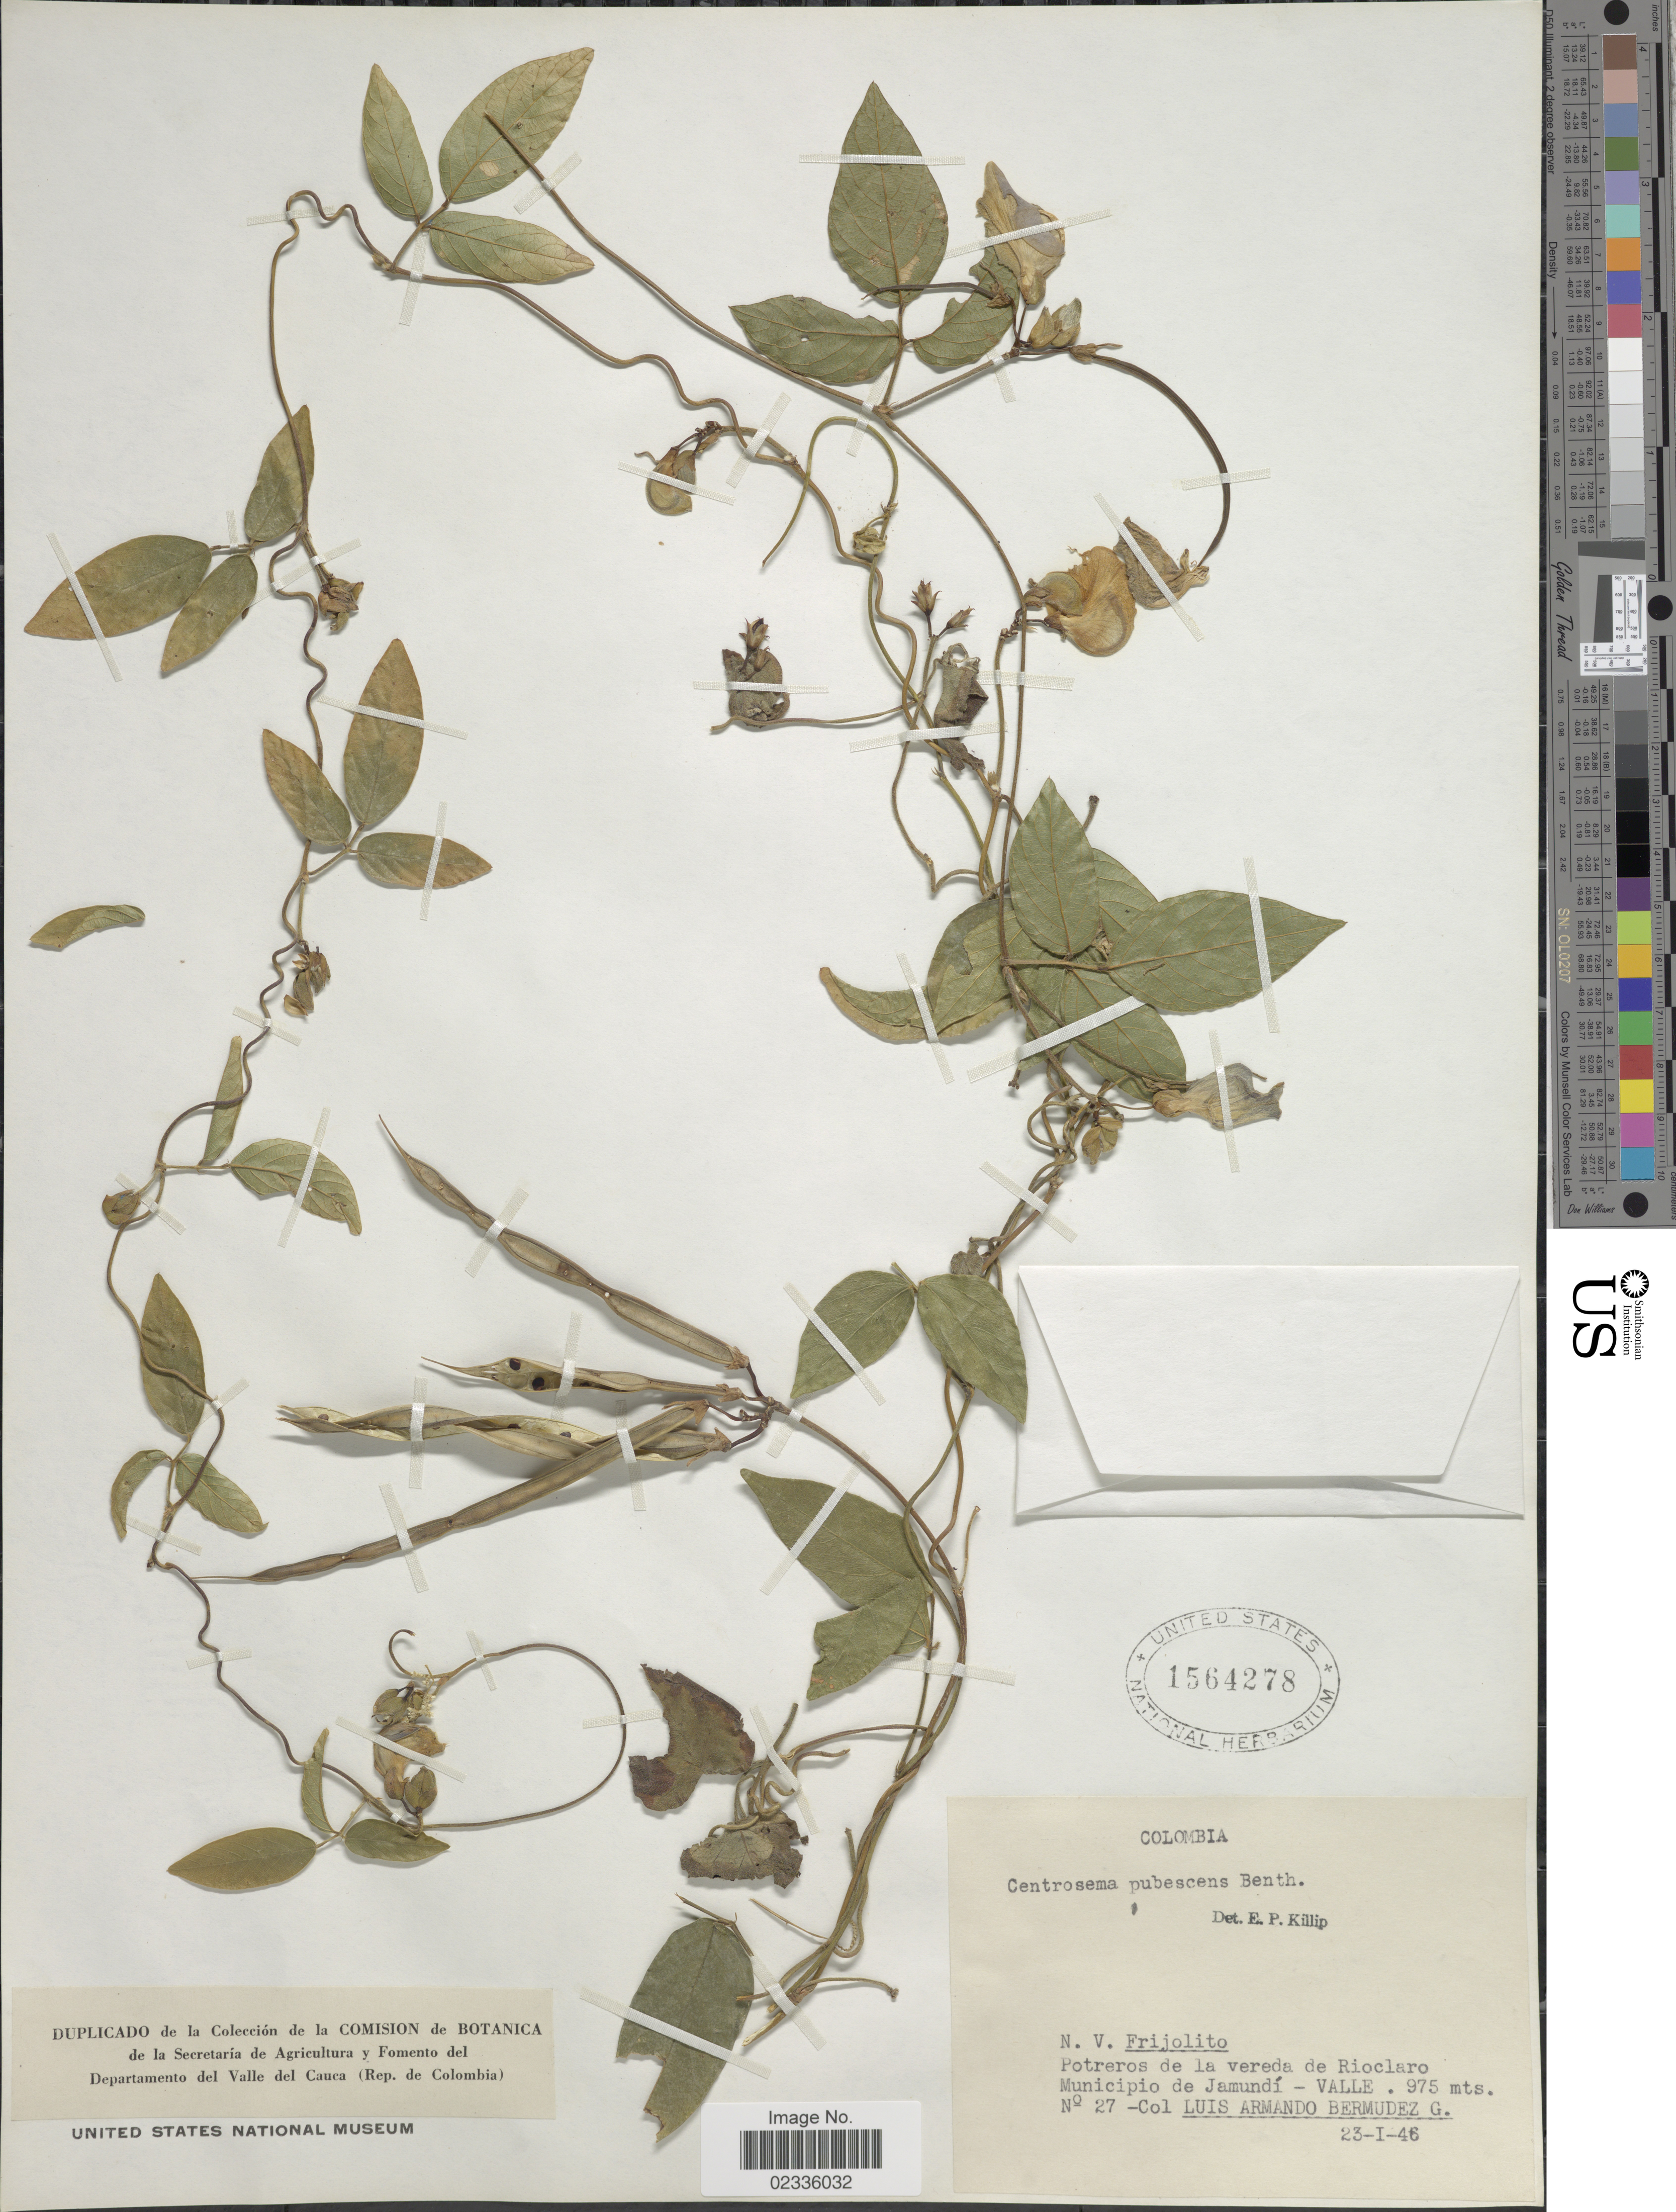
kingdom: Plantae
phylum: Tracheophyta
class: Magnoliopsida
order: Fabales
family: Fabaceae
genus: Centrosema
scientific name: Centrosema pubescens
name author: Benth.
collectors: L. Bermudez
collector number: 27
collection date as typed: Transcribed d/m/y: 23/1/46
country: Colombia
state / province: Valle del Cauca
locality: Rioclaro. Municipio de Jamundí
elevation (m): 975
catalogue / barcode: US 1564278